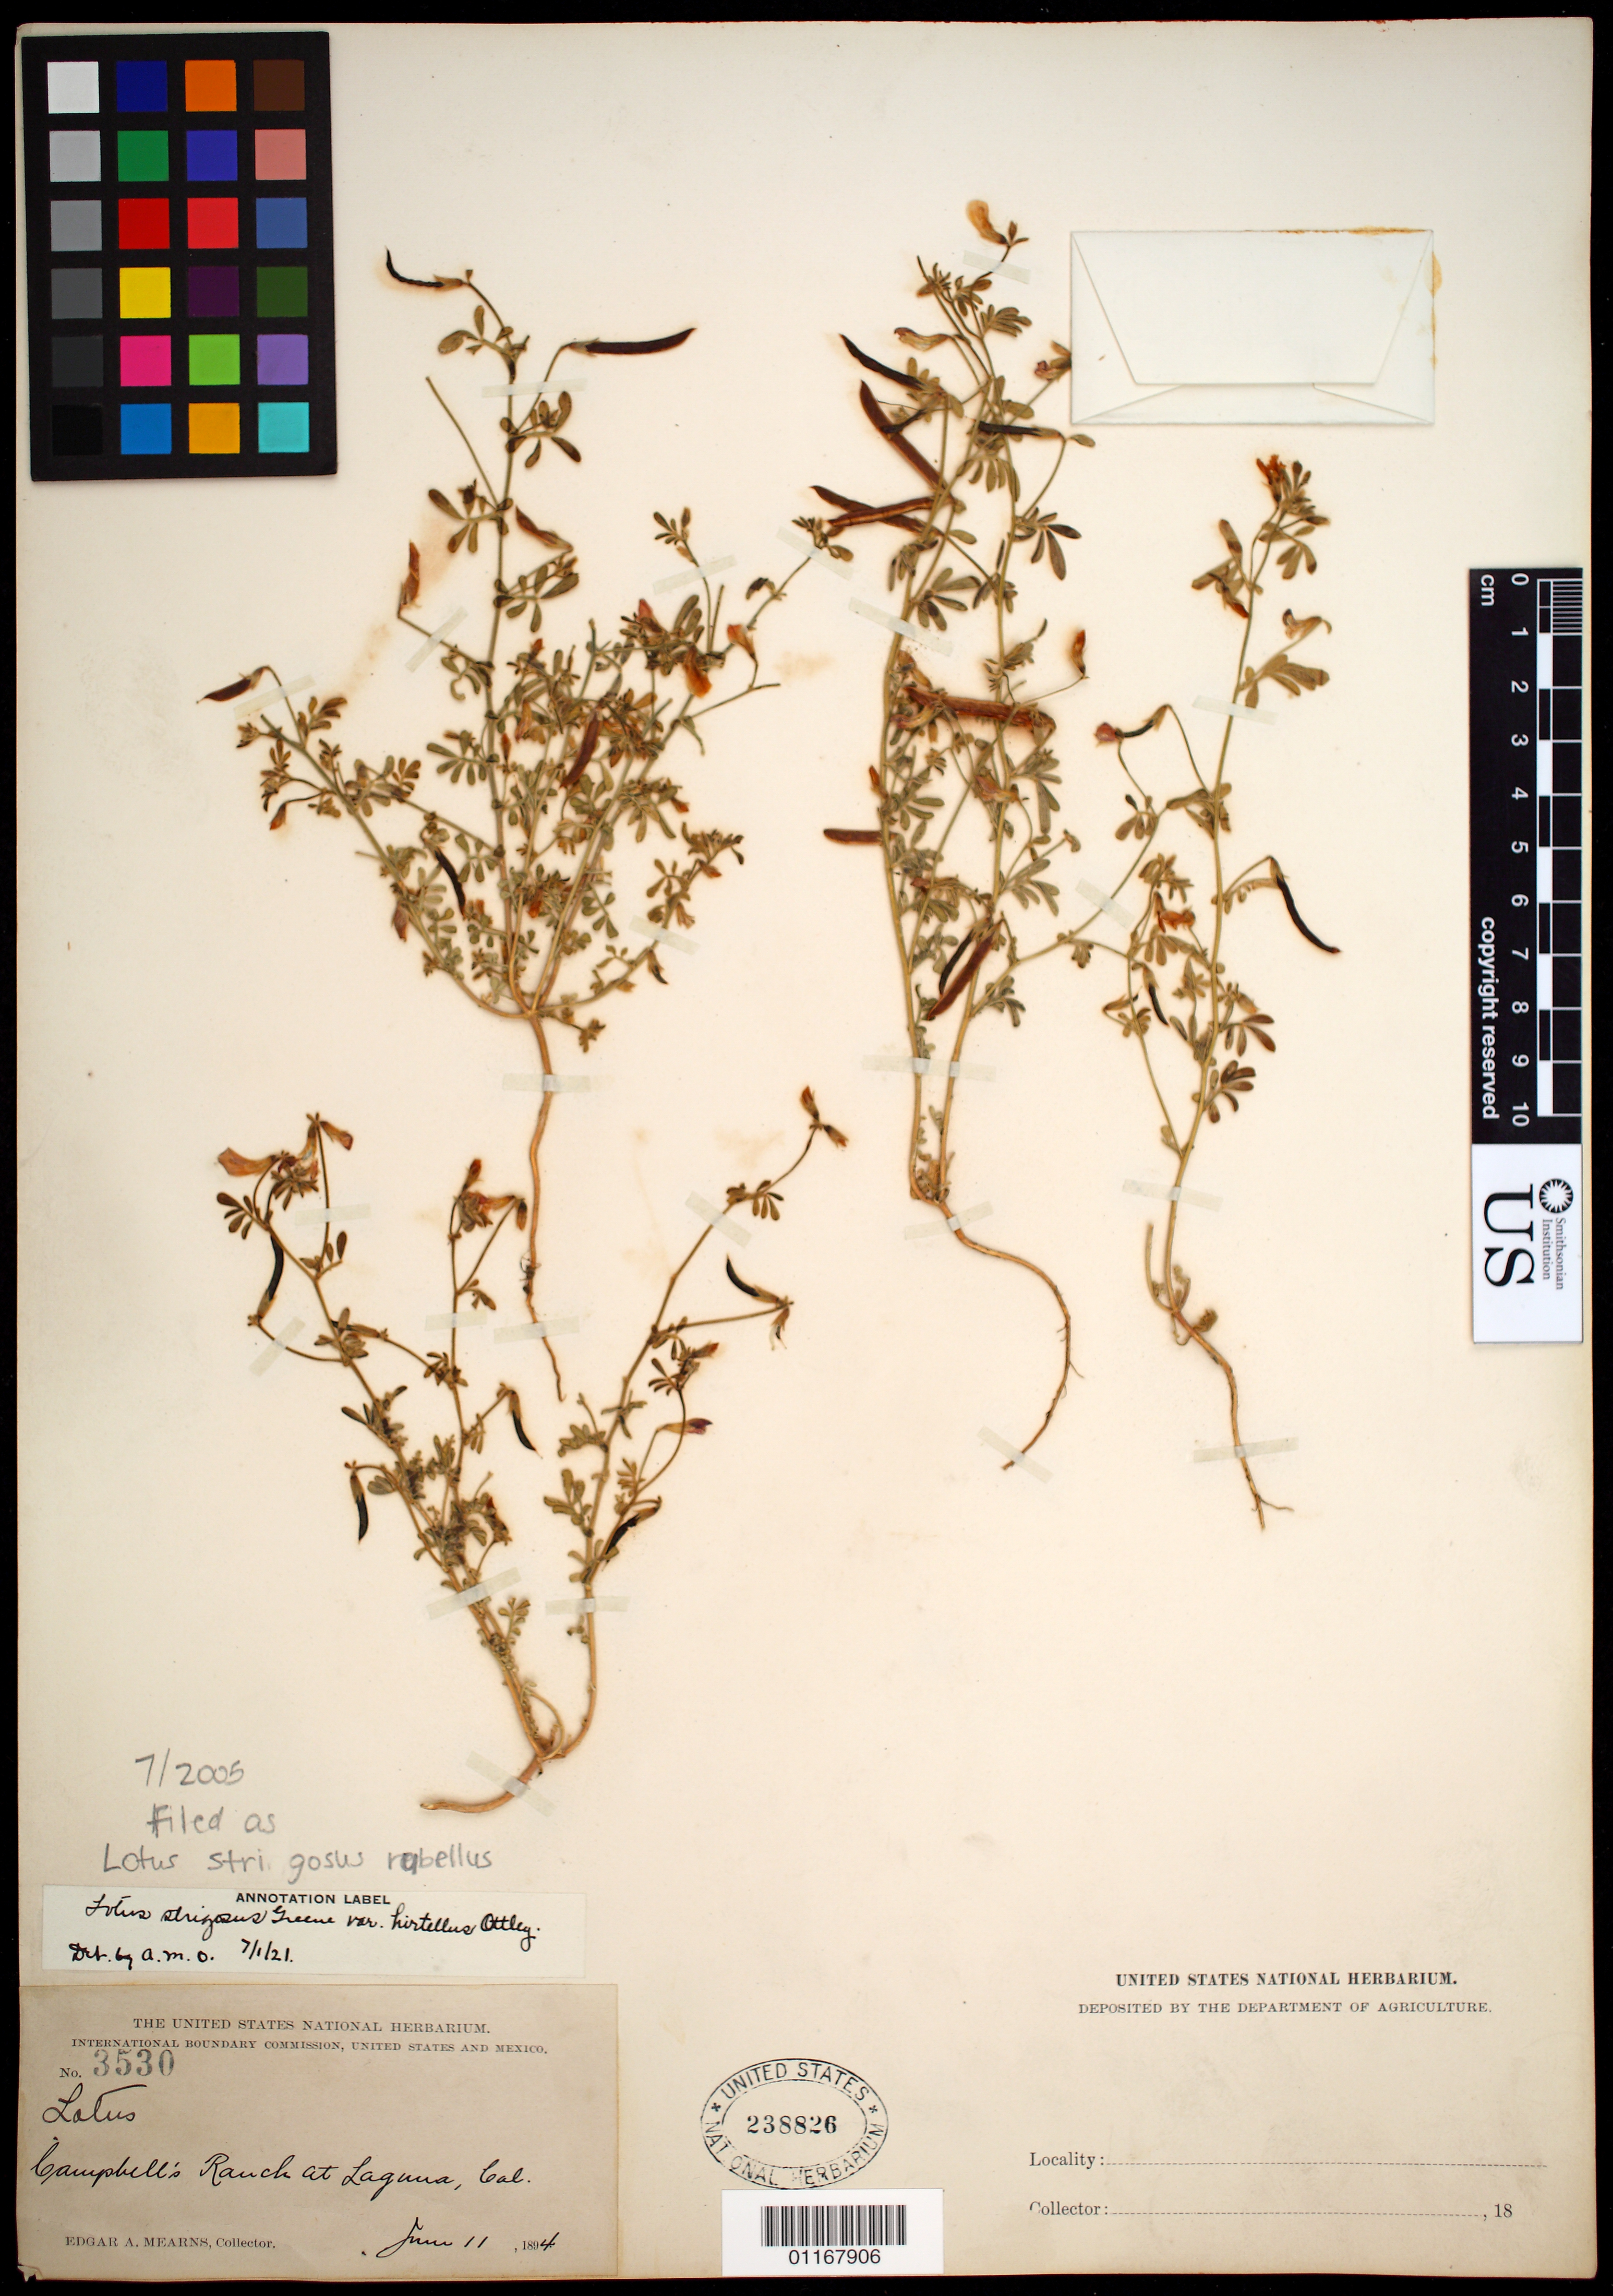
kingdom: Plantae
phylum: Tracheophyta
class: Magnoliopsida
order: Fabales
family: Fabaceae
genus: Ottleya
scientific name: Ottleya strigosa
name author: (Nutt.) D.D. Sokoloff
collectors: E. A. Mearns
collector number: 3530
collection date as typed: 11 Jun 1894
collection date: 1894-06-11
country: United States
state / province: California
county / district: Orange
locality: Campbell's Ranch at Laguna, California.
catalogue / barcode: US 238826